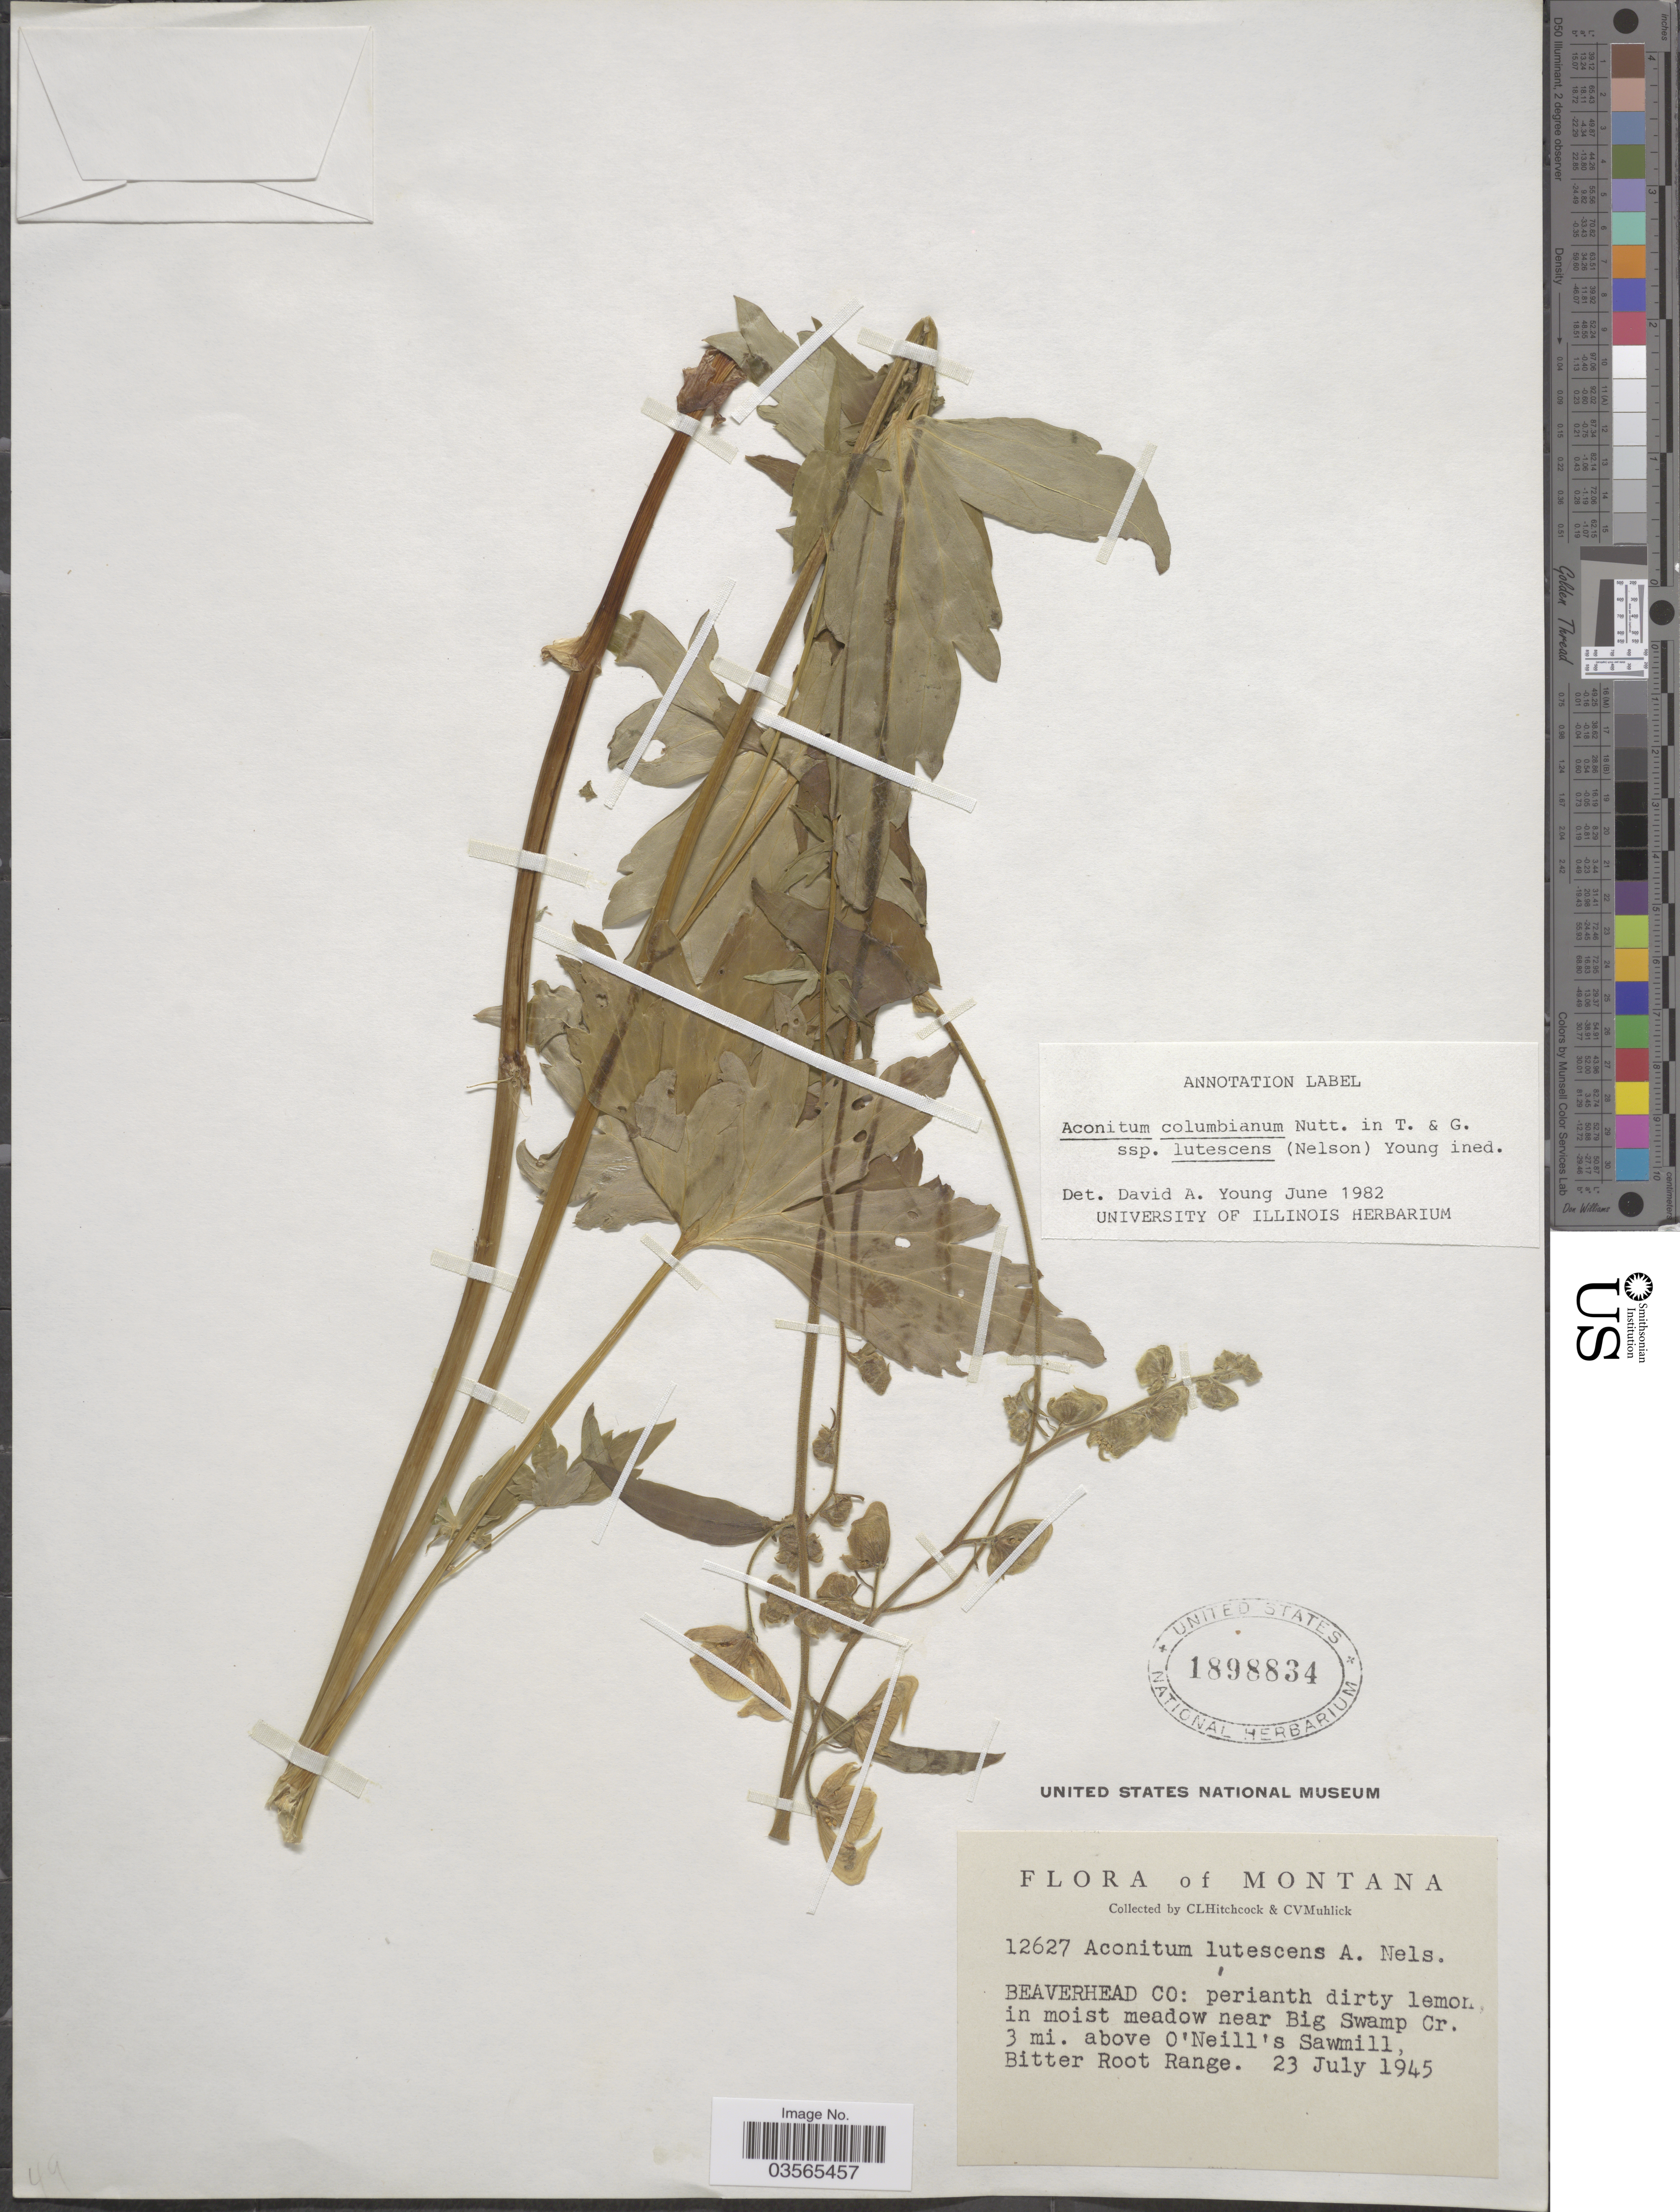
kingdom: Plantae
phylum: Tracheophyta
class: Magnoliopsida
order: Ranunculales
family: Ranunculaceae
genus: Aconitum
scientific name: Aconitum columbianum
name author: Nutt.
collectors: C. L. Hitchcock & C. V. Muhlick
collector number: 12627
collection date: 1945-07-23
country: United States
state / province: Montana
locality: Beaverhead Co: near Big Swamp Cr. 3 mi. above O'Neill's Sawmill, Bitter Root Range.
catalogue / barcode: US 1898834